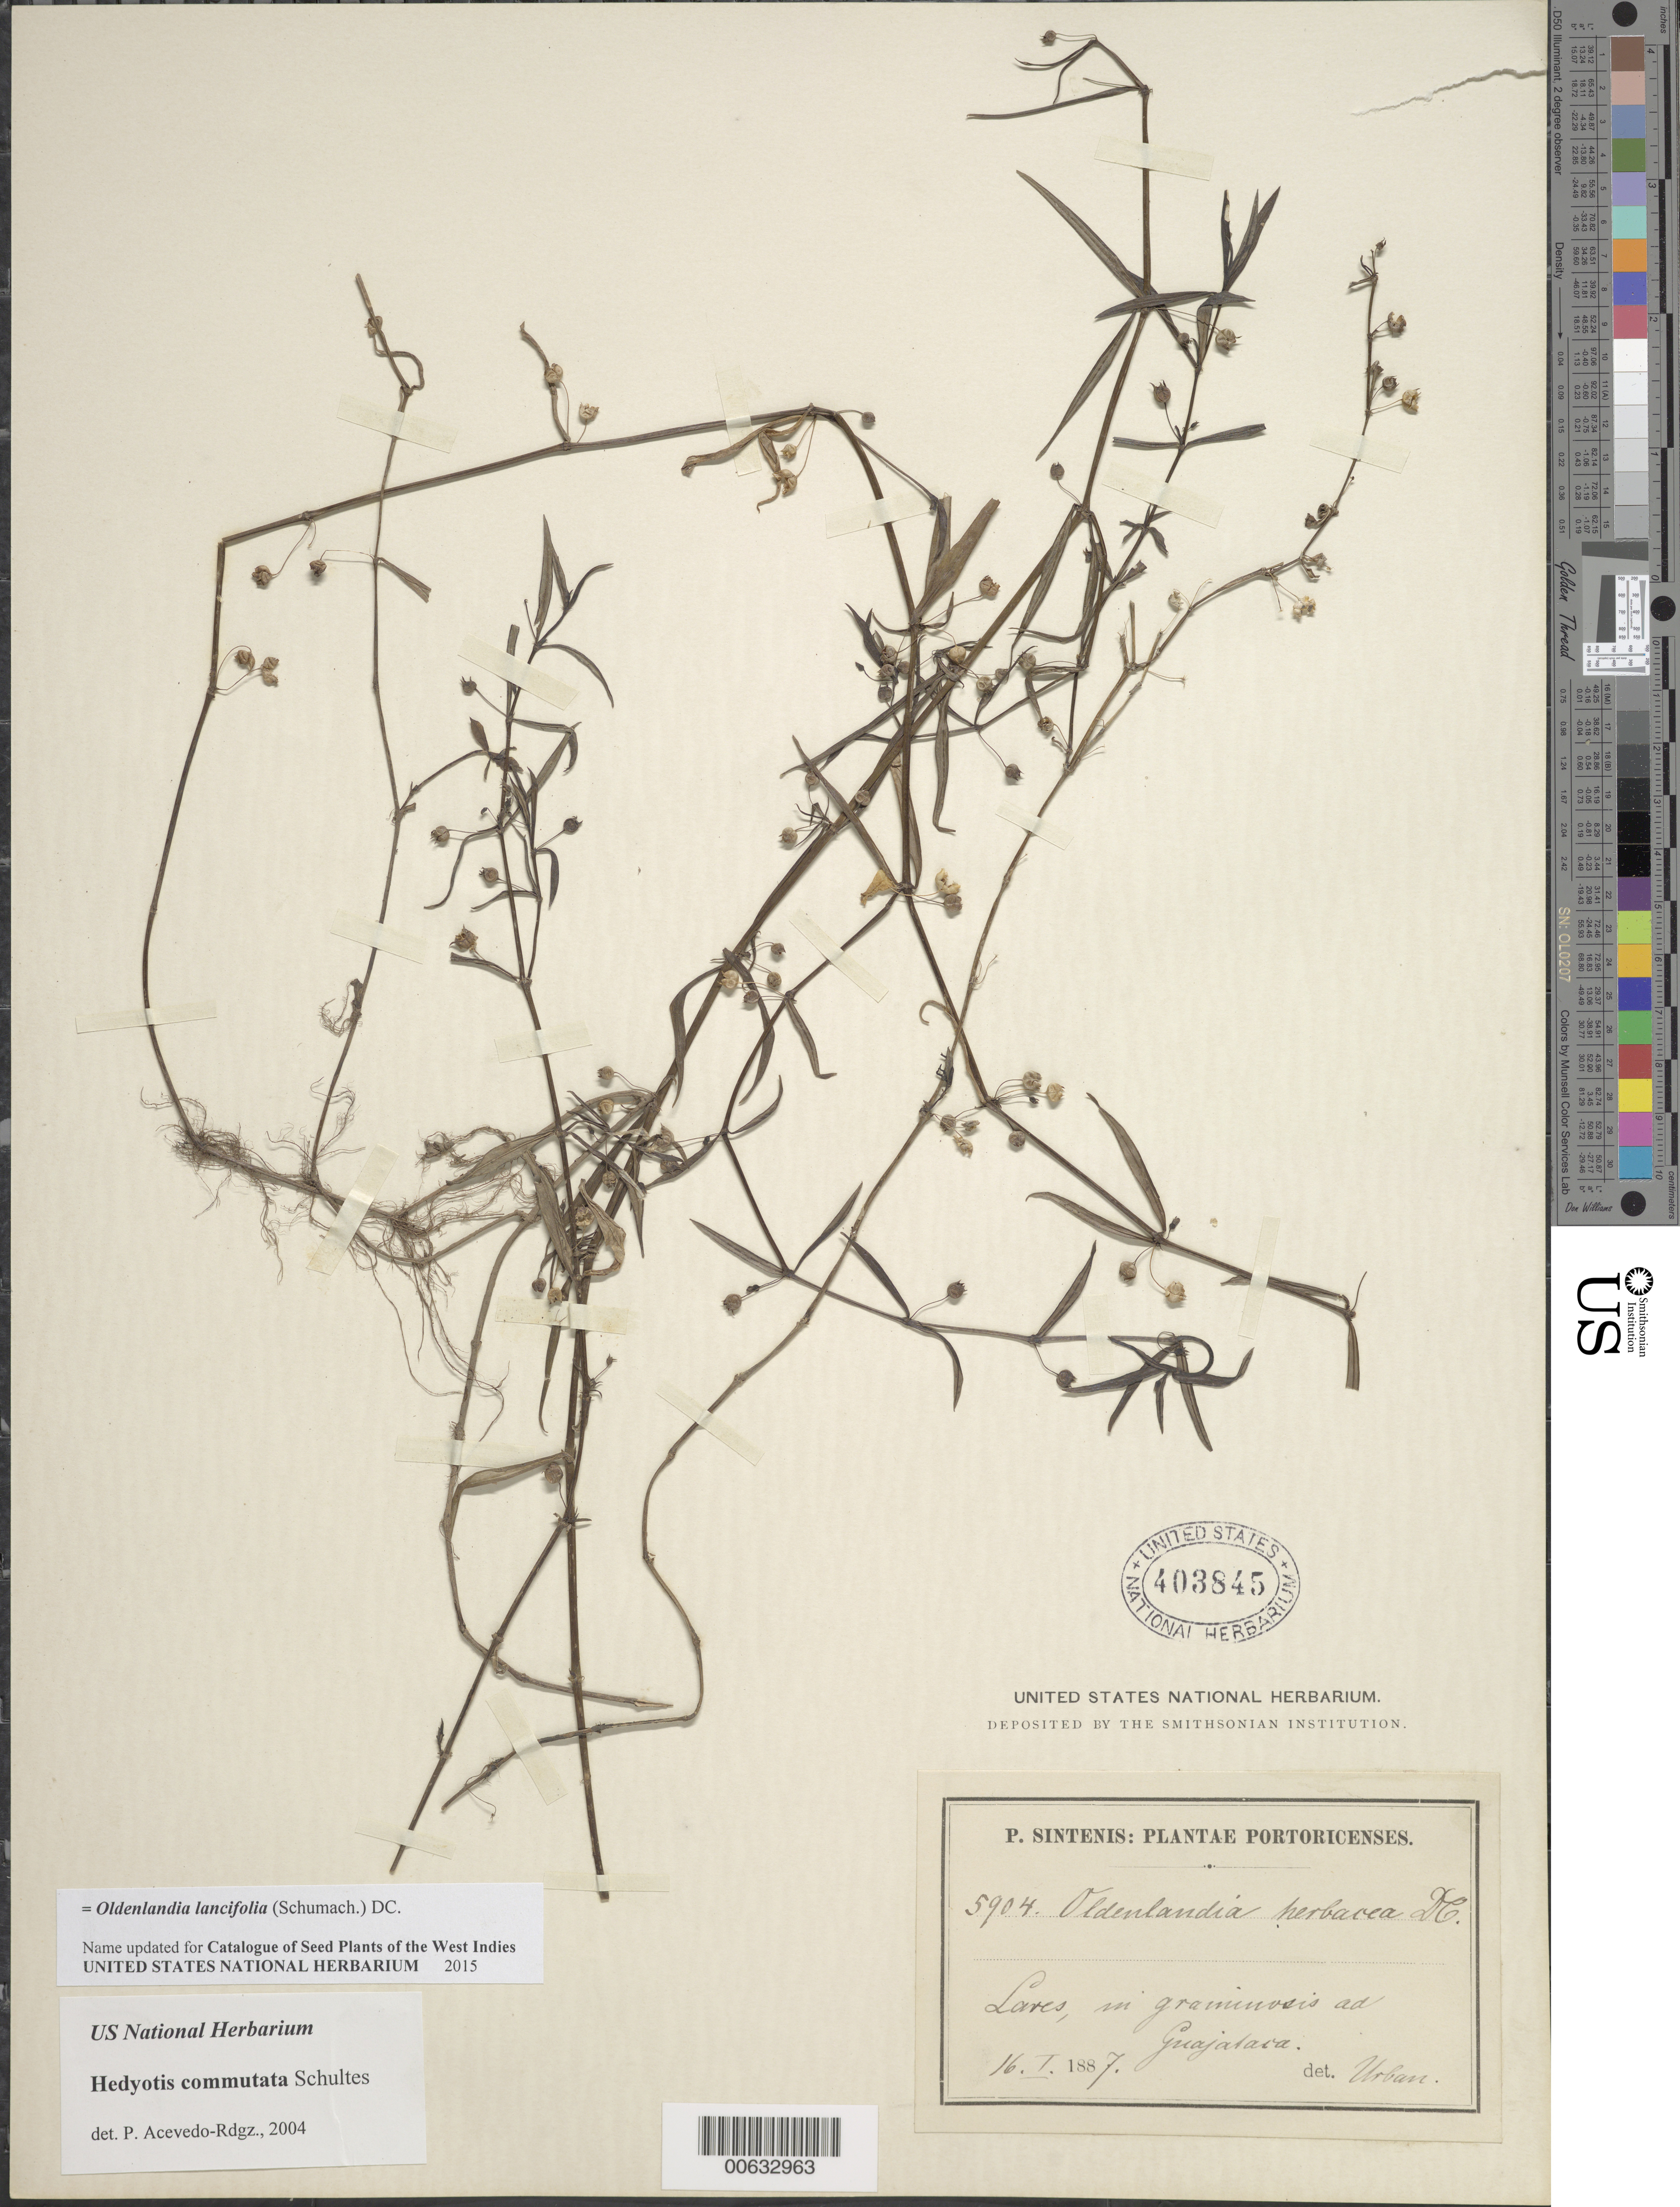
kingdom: Plantae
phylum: Tracheophyta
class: Magnoliopsida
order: Gentianales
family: Rubiaceae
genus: Oldenlandia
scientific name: Oldenlandia herbacea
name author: (L.) Roxb.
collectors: P. Sintenis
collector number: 5904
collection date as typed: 16 Jan 1887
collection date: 1887-01-16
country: Puerto Rico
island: Greater Antilles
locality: Lares, in graminosis ad Guajataca.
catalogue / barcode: US 403845